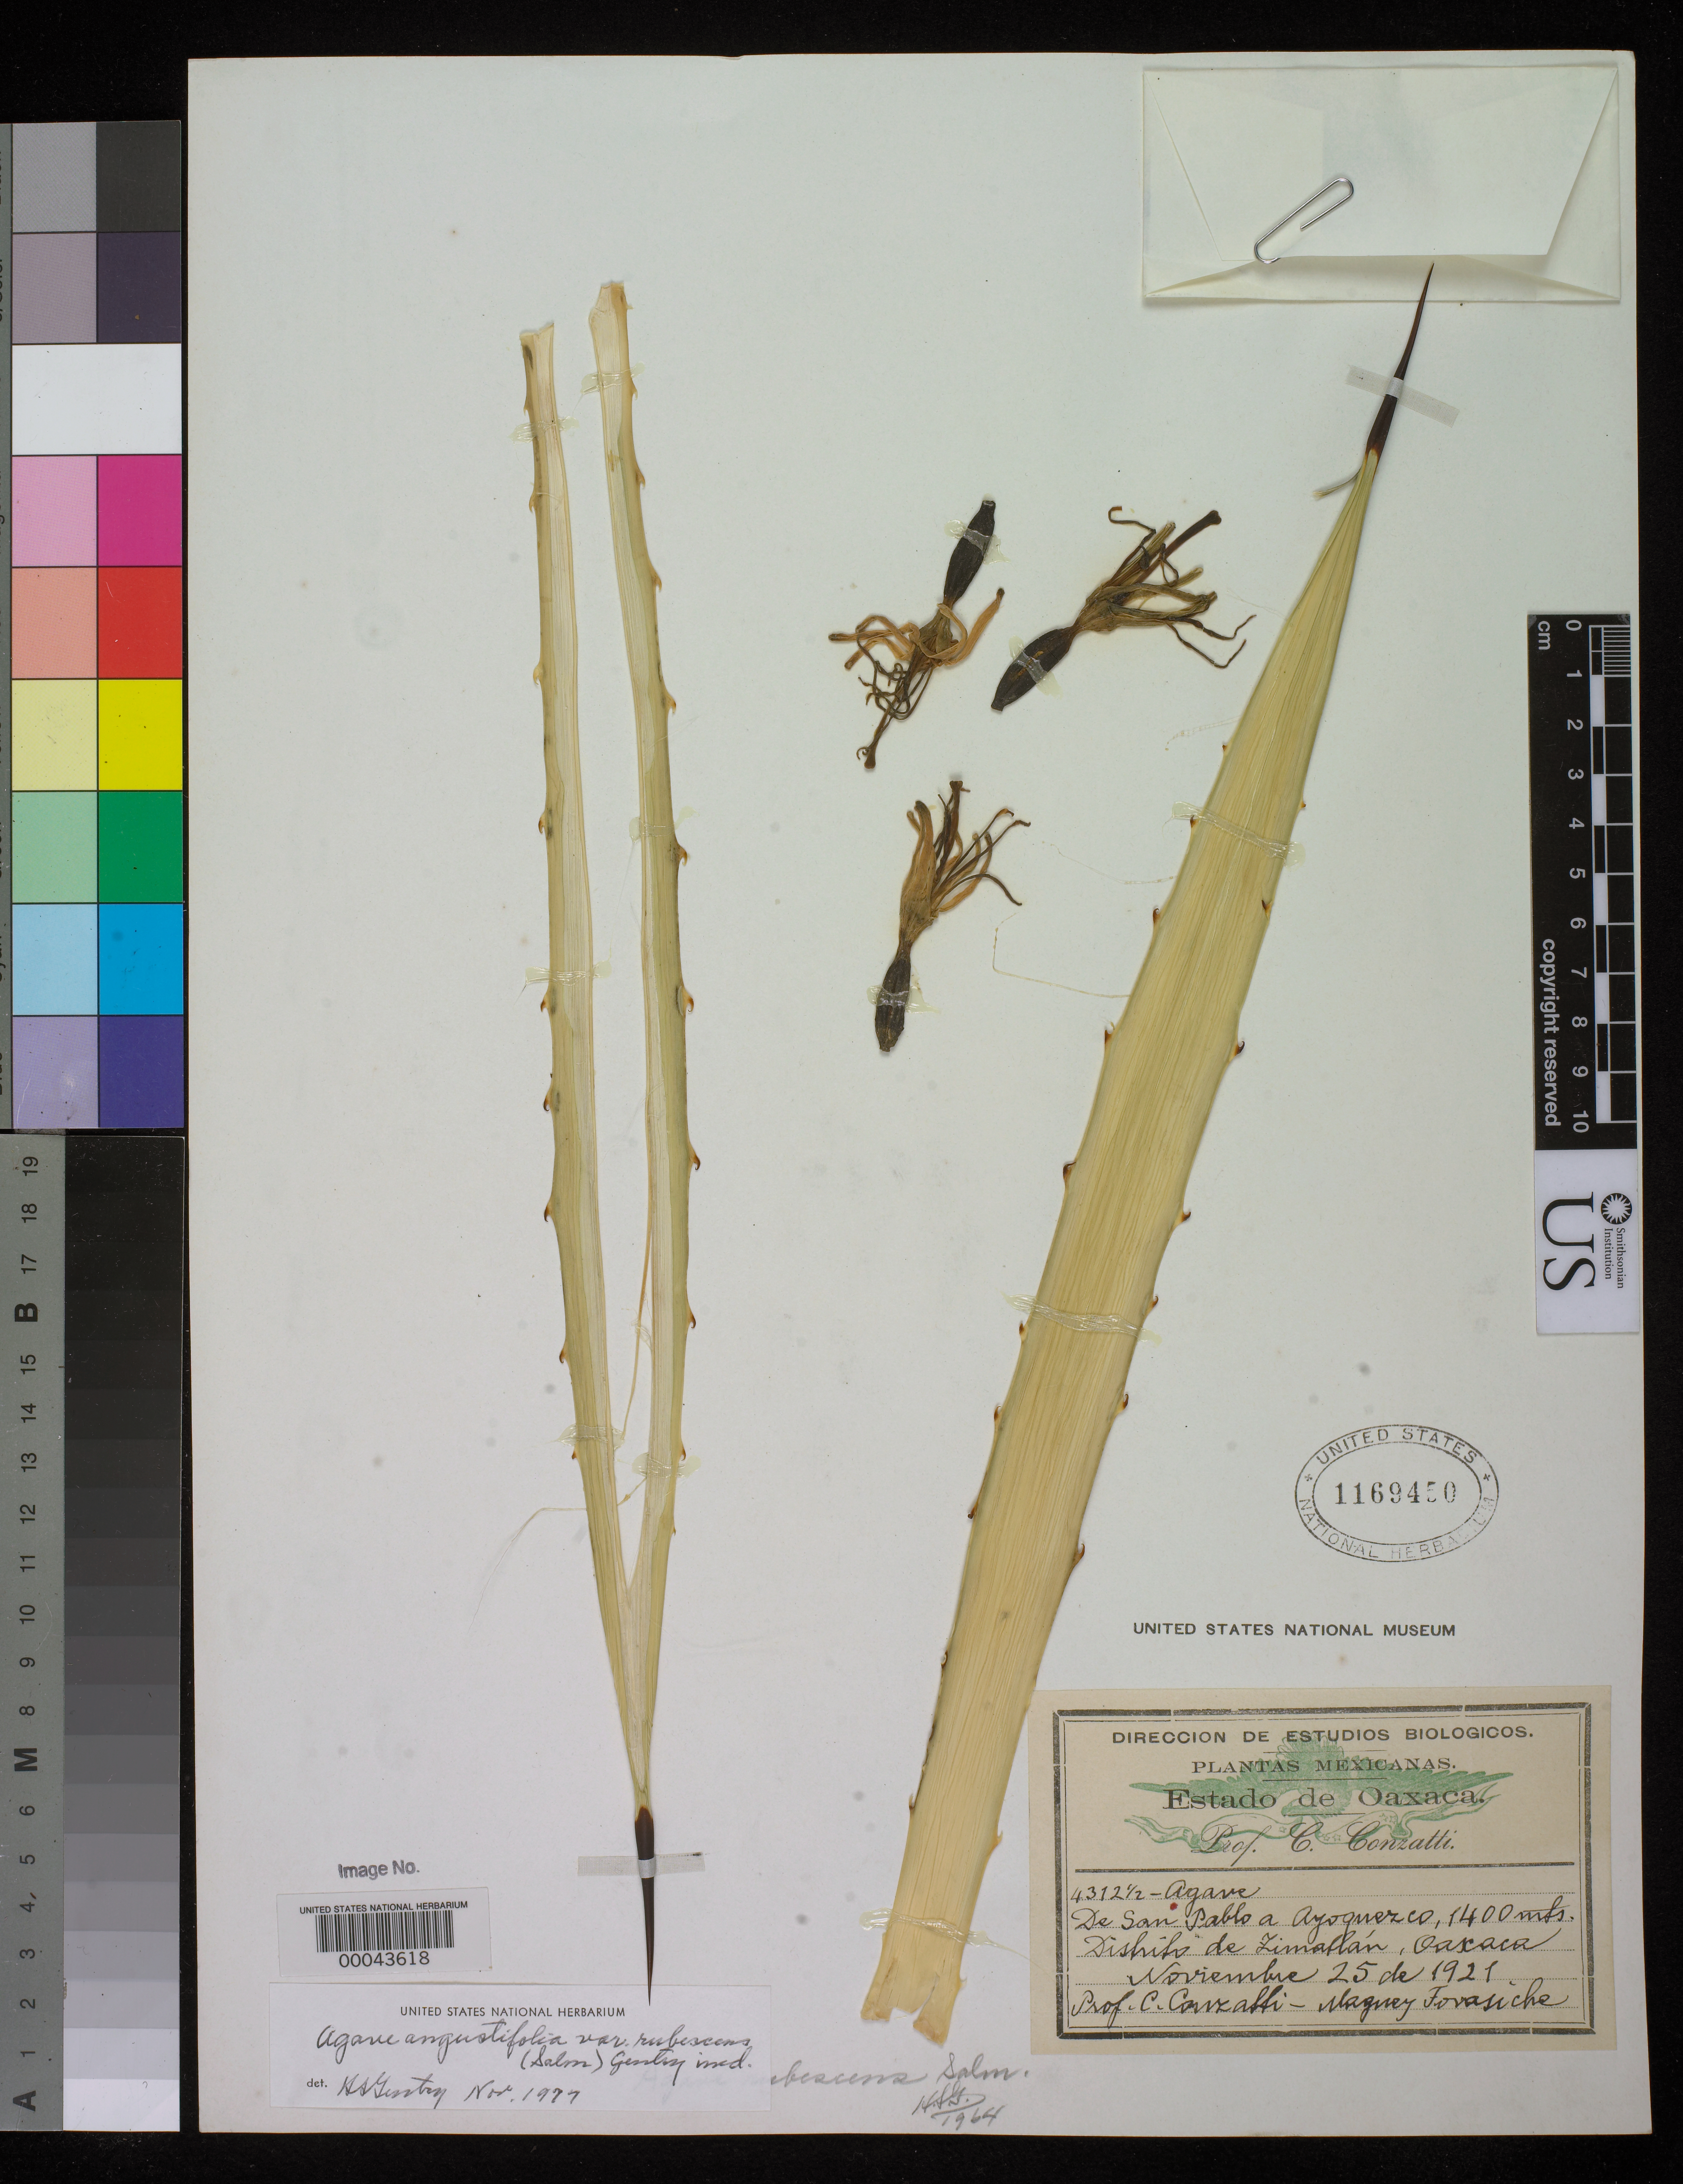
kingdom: Plantae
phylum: Tracheophyta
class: Liliopsida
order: Asparagales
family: Asparagaceae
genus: Agave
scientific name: Agave angustifolia var. rubescens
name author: (Salm-Dyck) Gentry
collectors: C. Conzatti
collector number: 4312 1/2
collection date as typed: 25 Nov 1921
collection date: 1921-11-25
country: Mexico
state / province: Oaxaca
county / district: Zimatlan De Alvarez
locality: De San Pablo a Ayognerzco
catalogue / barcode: US 1169450